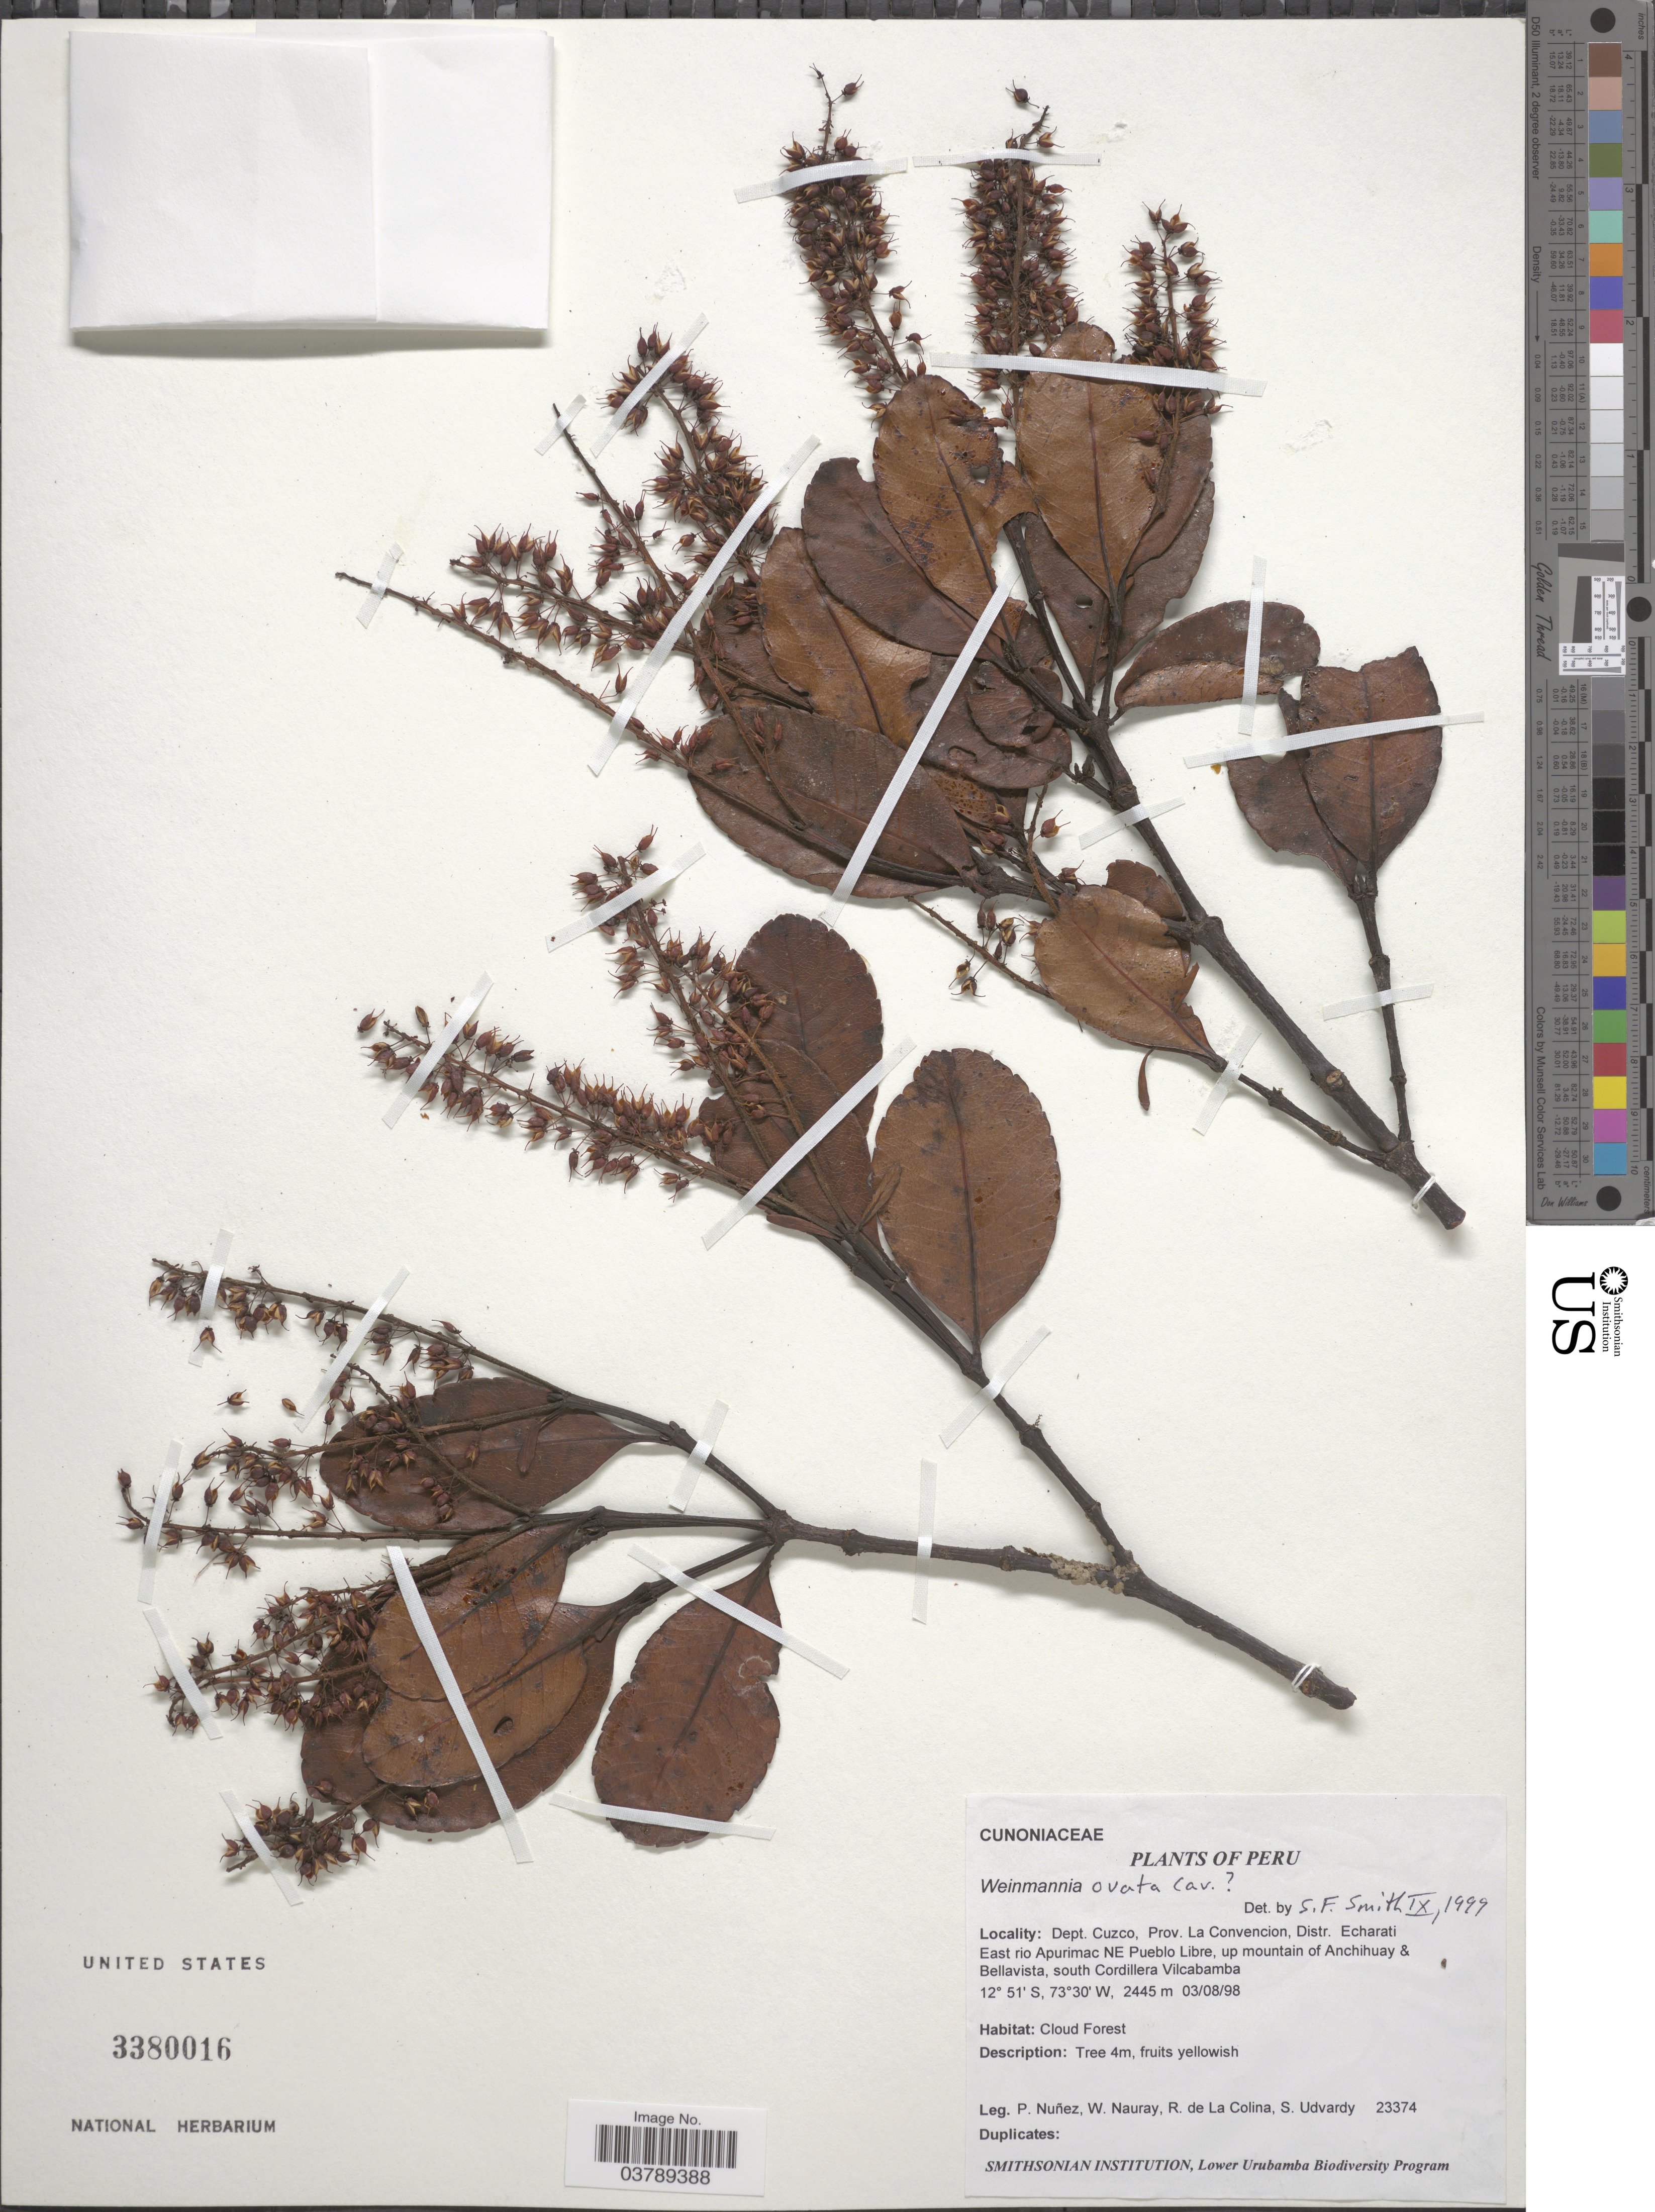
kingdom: Plantae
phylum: Tracheophyta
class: Magnoliopsida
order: Oxalidales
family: Cunoniaceae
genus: Weinmannia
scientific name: Weinmannia ovata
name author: Cav.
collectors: P. Nuñez V., W. Nauray, R. de La Colina & S. Udvardy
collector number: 23374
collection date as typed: Transcribed d/m/y: 3/8/98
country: Peru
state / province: Cusco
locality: Dept. Cuzco, Prov. La Convencion, Distr. Echarati East rio Apurimac NE Peublo Libre, up mountain of Anchihuay & Bellavista, south Cordillera Vilcabamba.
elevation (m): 2445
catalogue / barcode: US 3380016